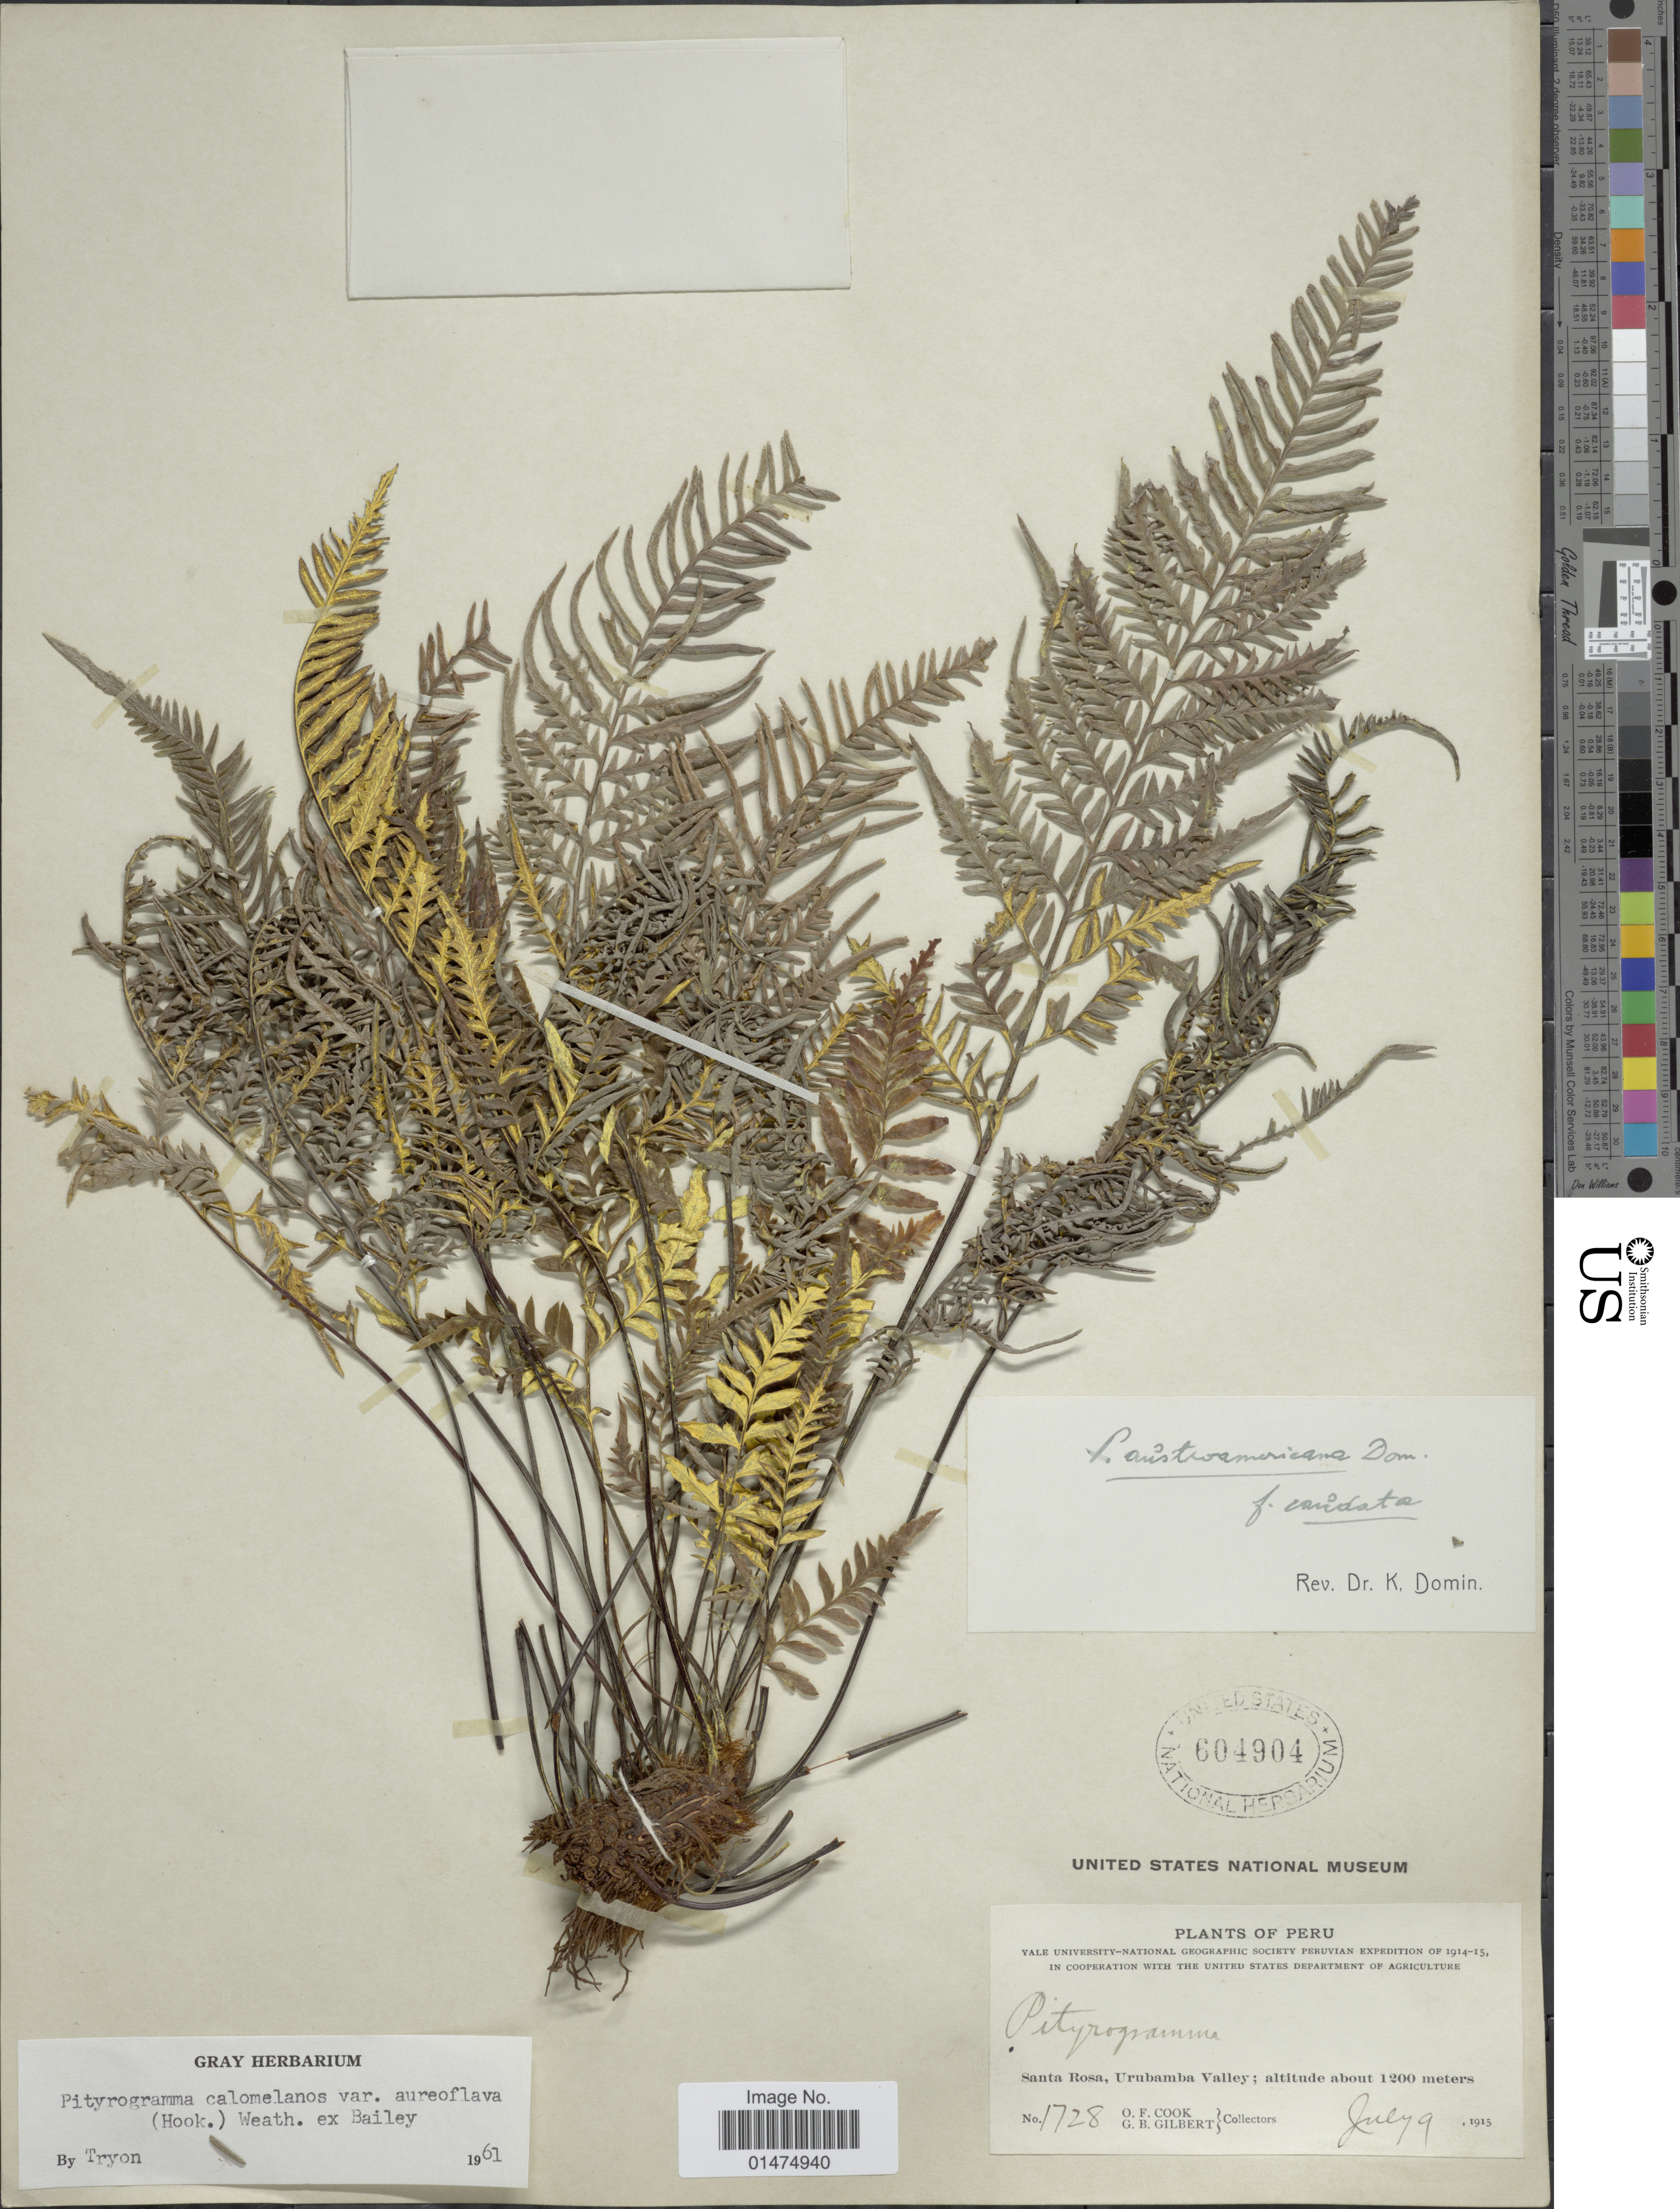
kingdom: Plantae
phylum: Tracheophyta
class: Polypodiopsida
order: Polypodiales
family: Pteridaceae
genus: Pityrogramma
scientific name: Pityrogramma calomelanos var. aureoflava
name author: (Hook.) Weath. ex L.H. Bailey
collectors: O. F. Cook & G. B. Gilbert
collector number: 1728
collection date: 1915-07-09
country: Peru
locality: Santa Rosa, Urubamba Valley.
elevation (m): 1200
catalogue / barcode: US 604904